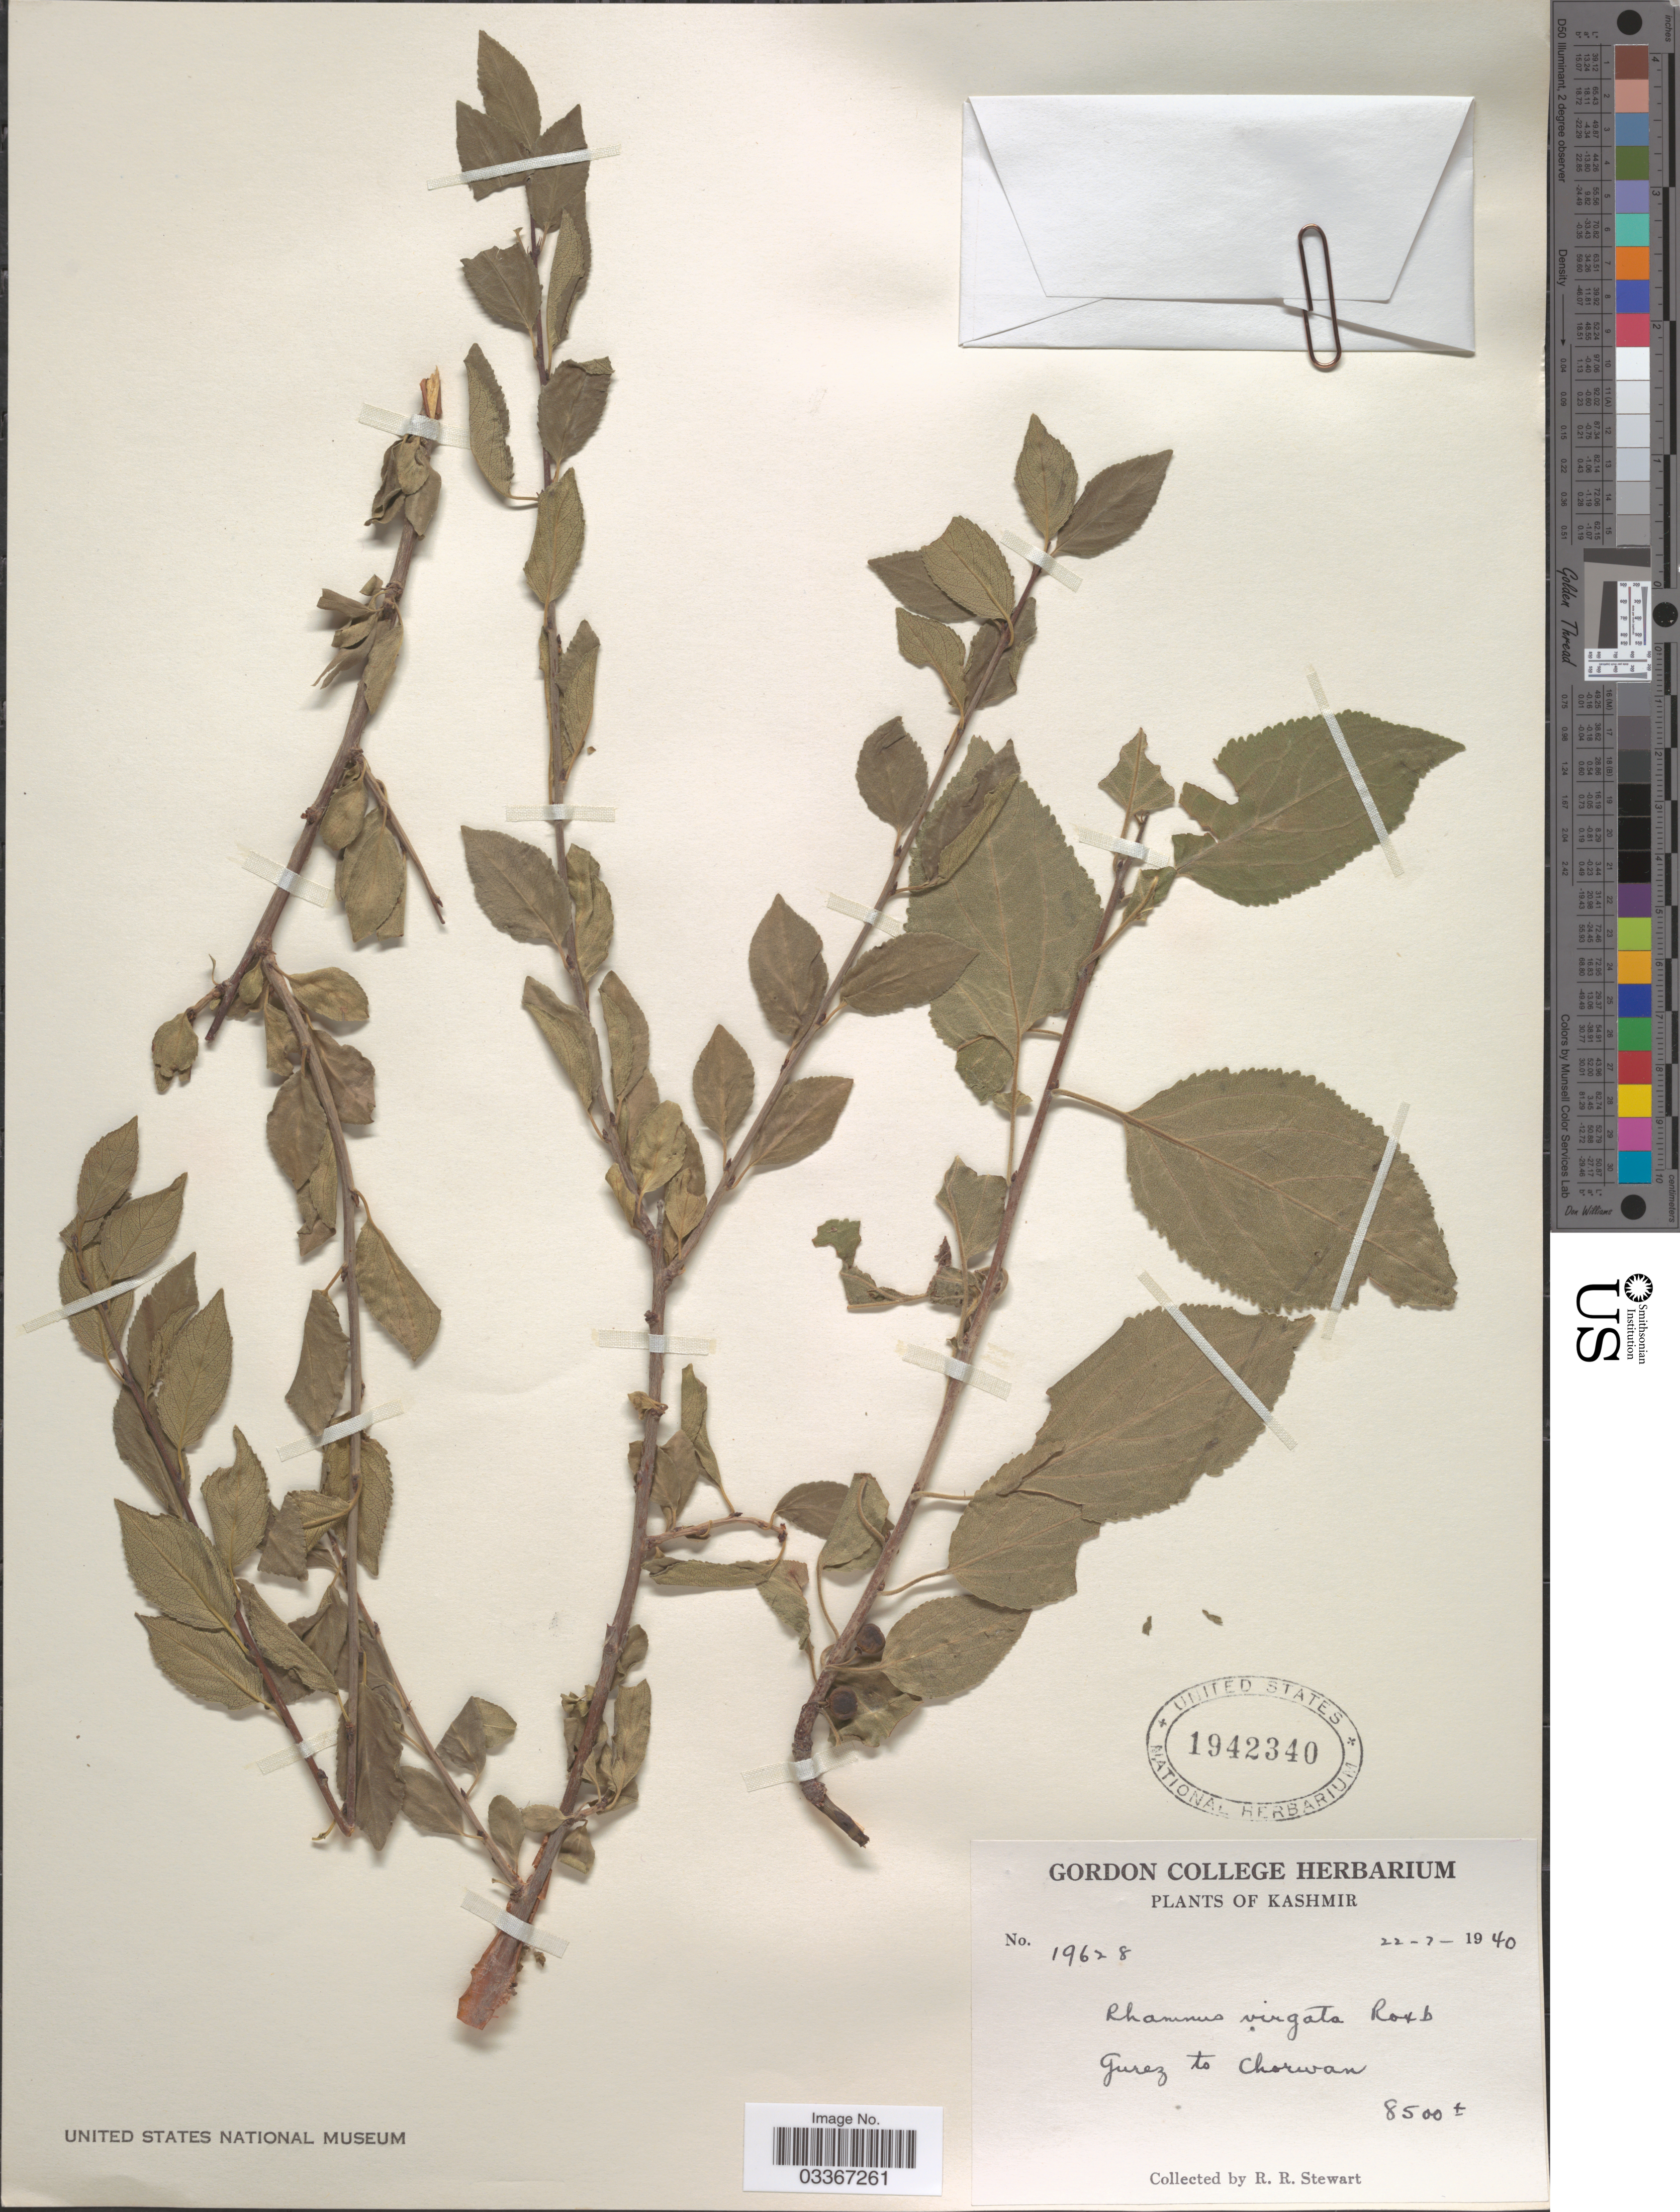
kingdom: Plantae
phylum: Tracheophyta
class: Magnoliopsida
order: Rosales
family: Rhamnaceae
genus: Rhamnus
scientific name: Rhamnus virgata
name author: Roxb.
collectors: R. Stewart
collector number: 19628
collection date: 1940-07-22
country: India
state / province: Jammu and Kashmir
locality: Kashmir. Gurez to Chorwan.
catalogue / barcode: US 1942340